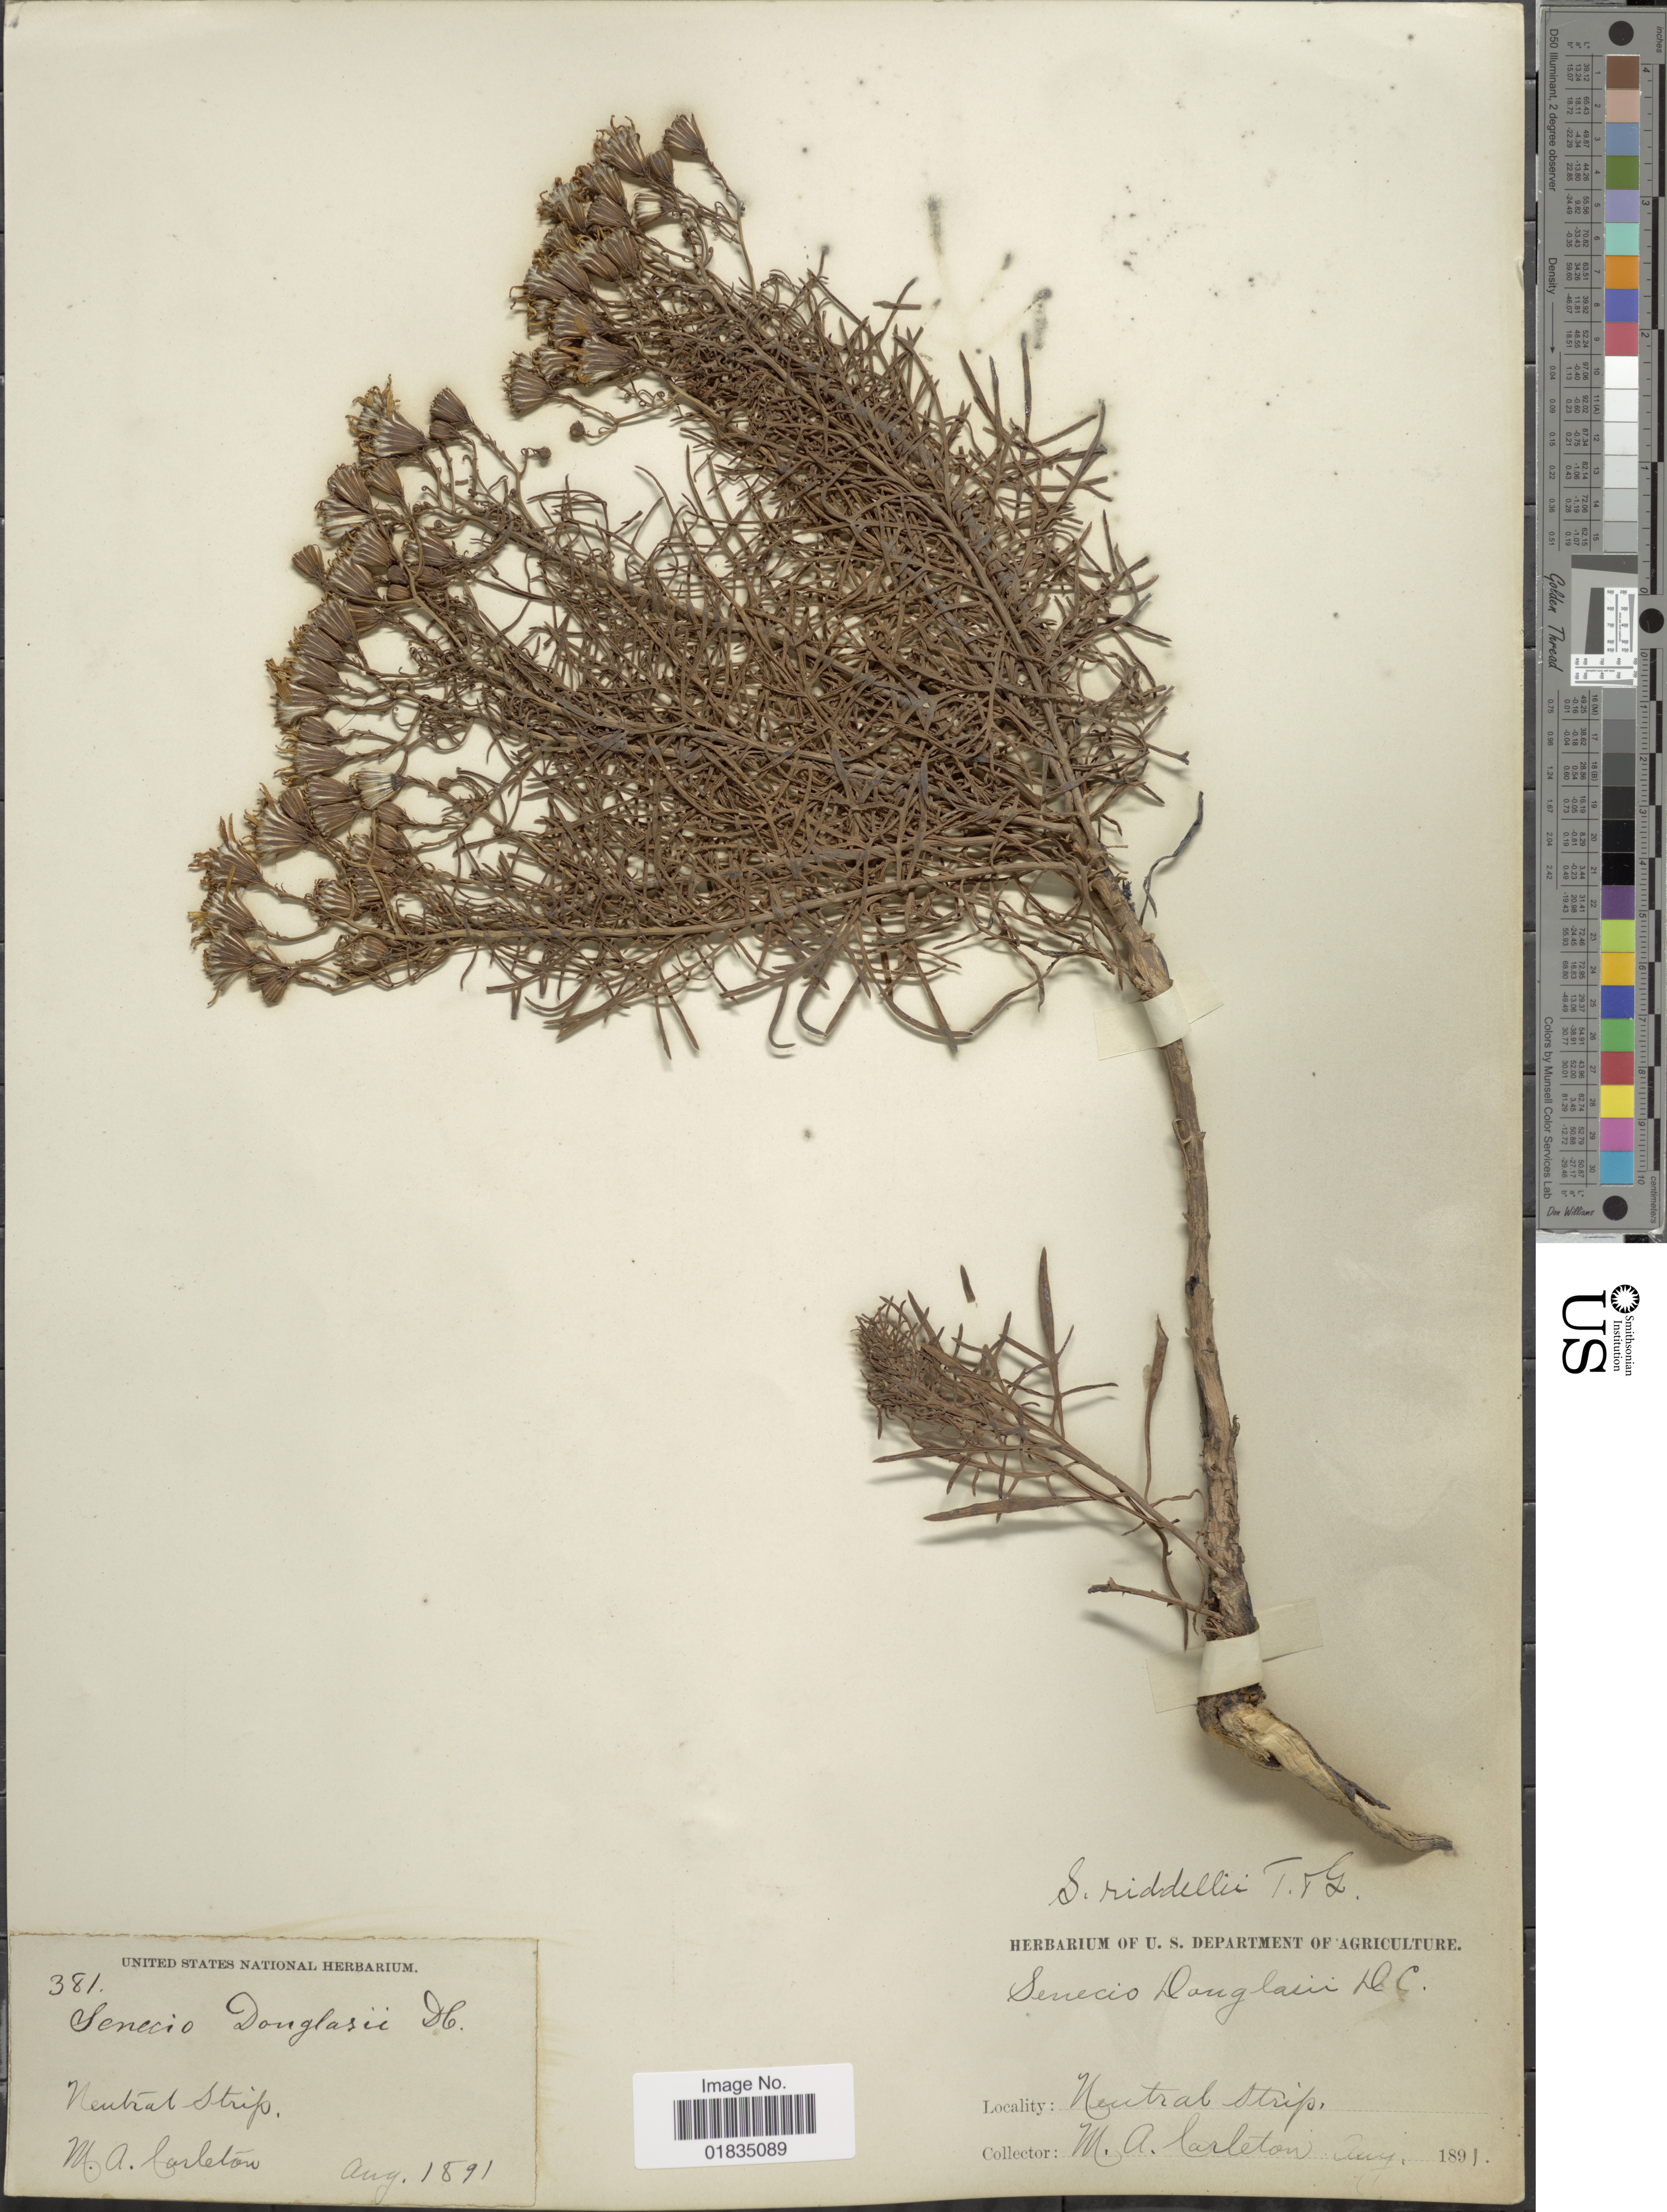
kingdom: Plantae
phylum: Tracheophyta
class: Magnoliopsida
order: Asterales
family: Asteraceae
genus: Senecio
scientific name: Senecio riddellii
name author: Torr. & A. Gray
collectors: M. A. Carleton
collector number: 381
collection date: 1891-08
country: United States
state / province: Oklahoma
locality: Neutral Strip